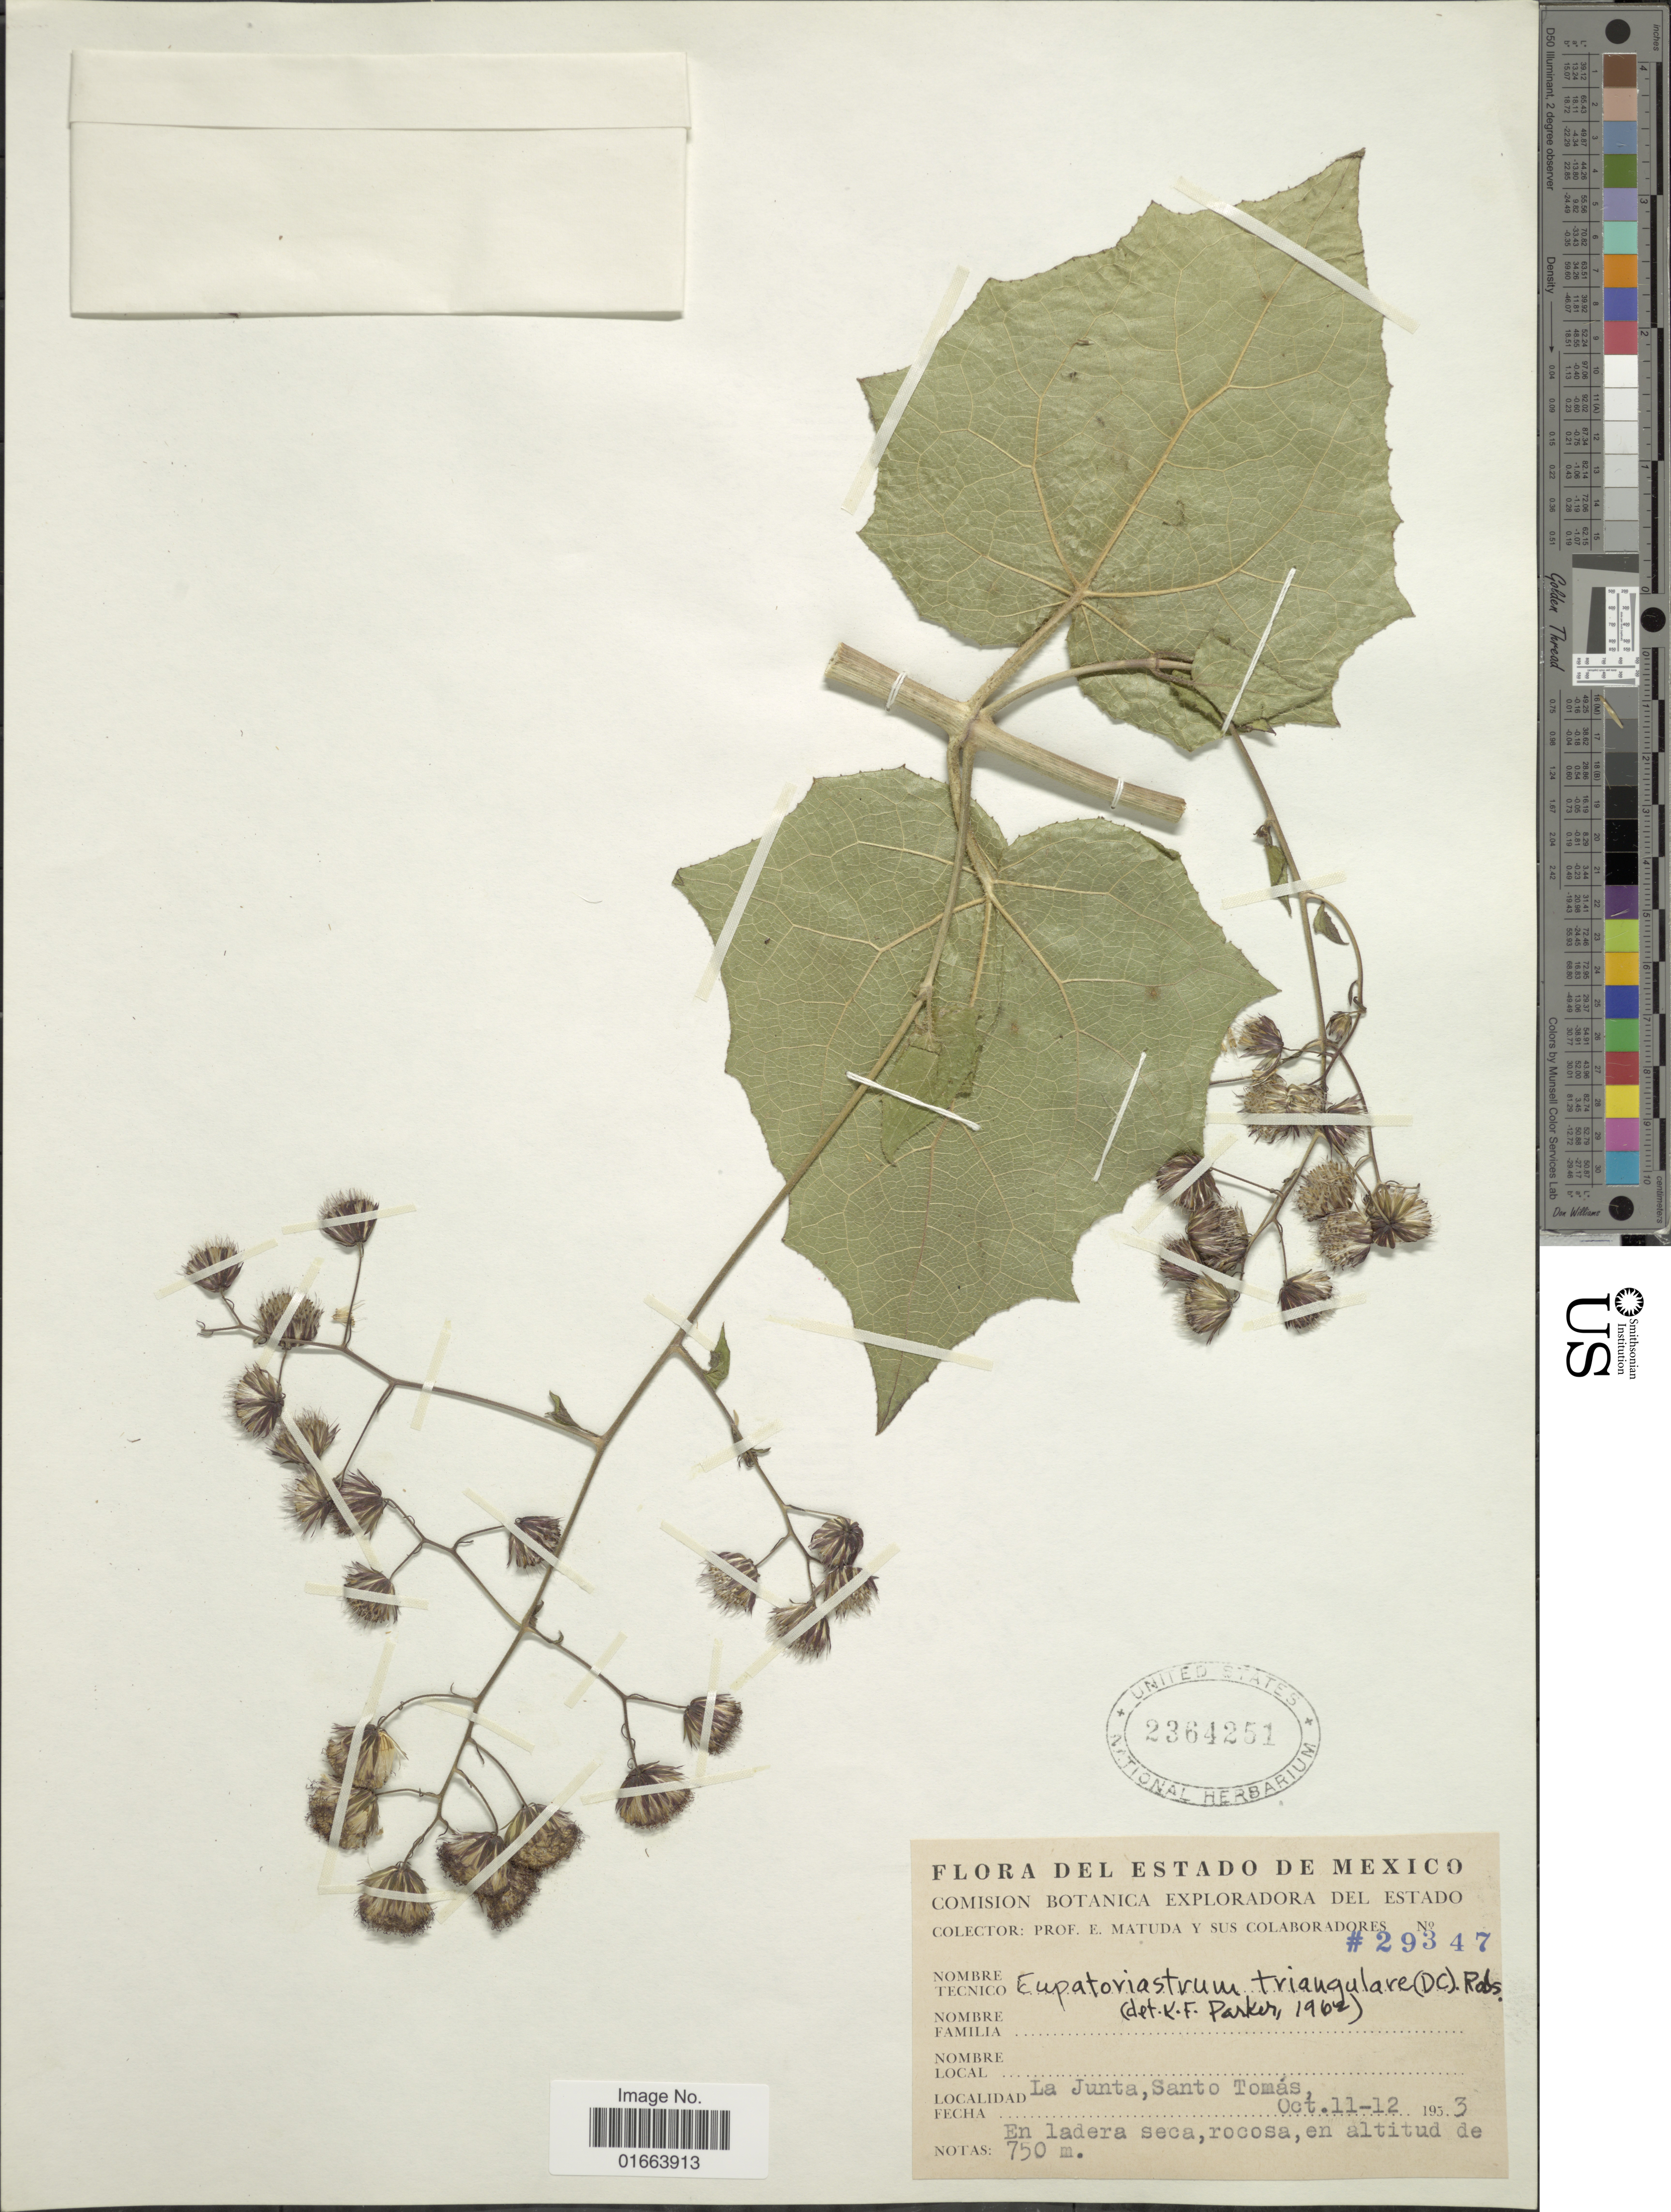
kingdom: Plantae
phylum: Tracheophyta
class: Magnoliopsida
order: Asterales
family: Asteraceae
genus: Eupatoriastrum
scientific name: Eupatoriastrum triangulare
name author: (DC.) B.L. Rob.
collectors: E. Matuda & et al.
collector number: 29347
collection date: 1953-10-11/1953-10-12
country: Mexico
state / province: México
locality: La Junta, Santo Tomás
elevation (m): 750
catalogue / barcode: US 2364251